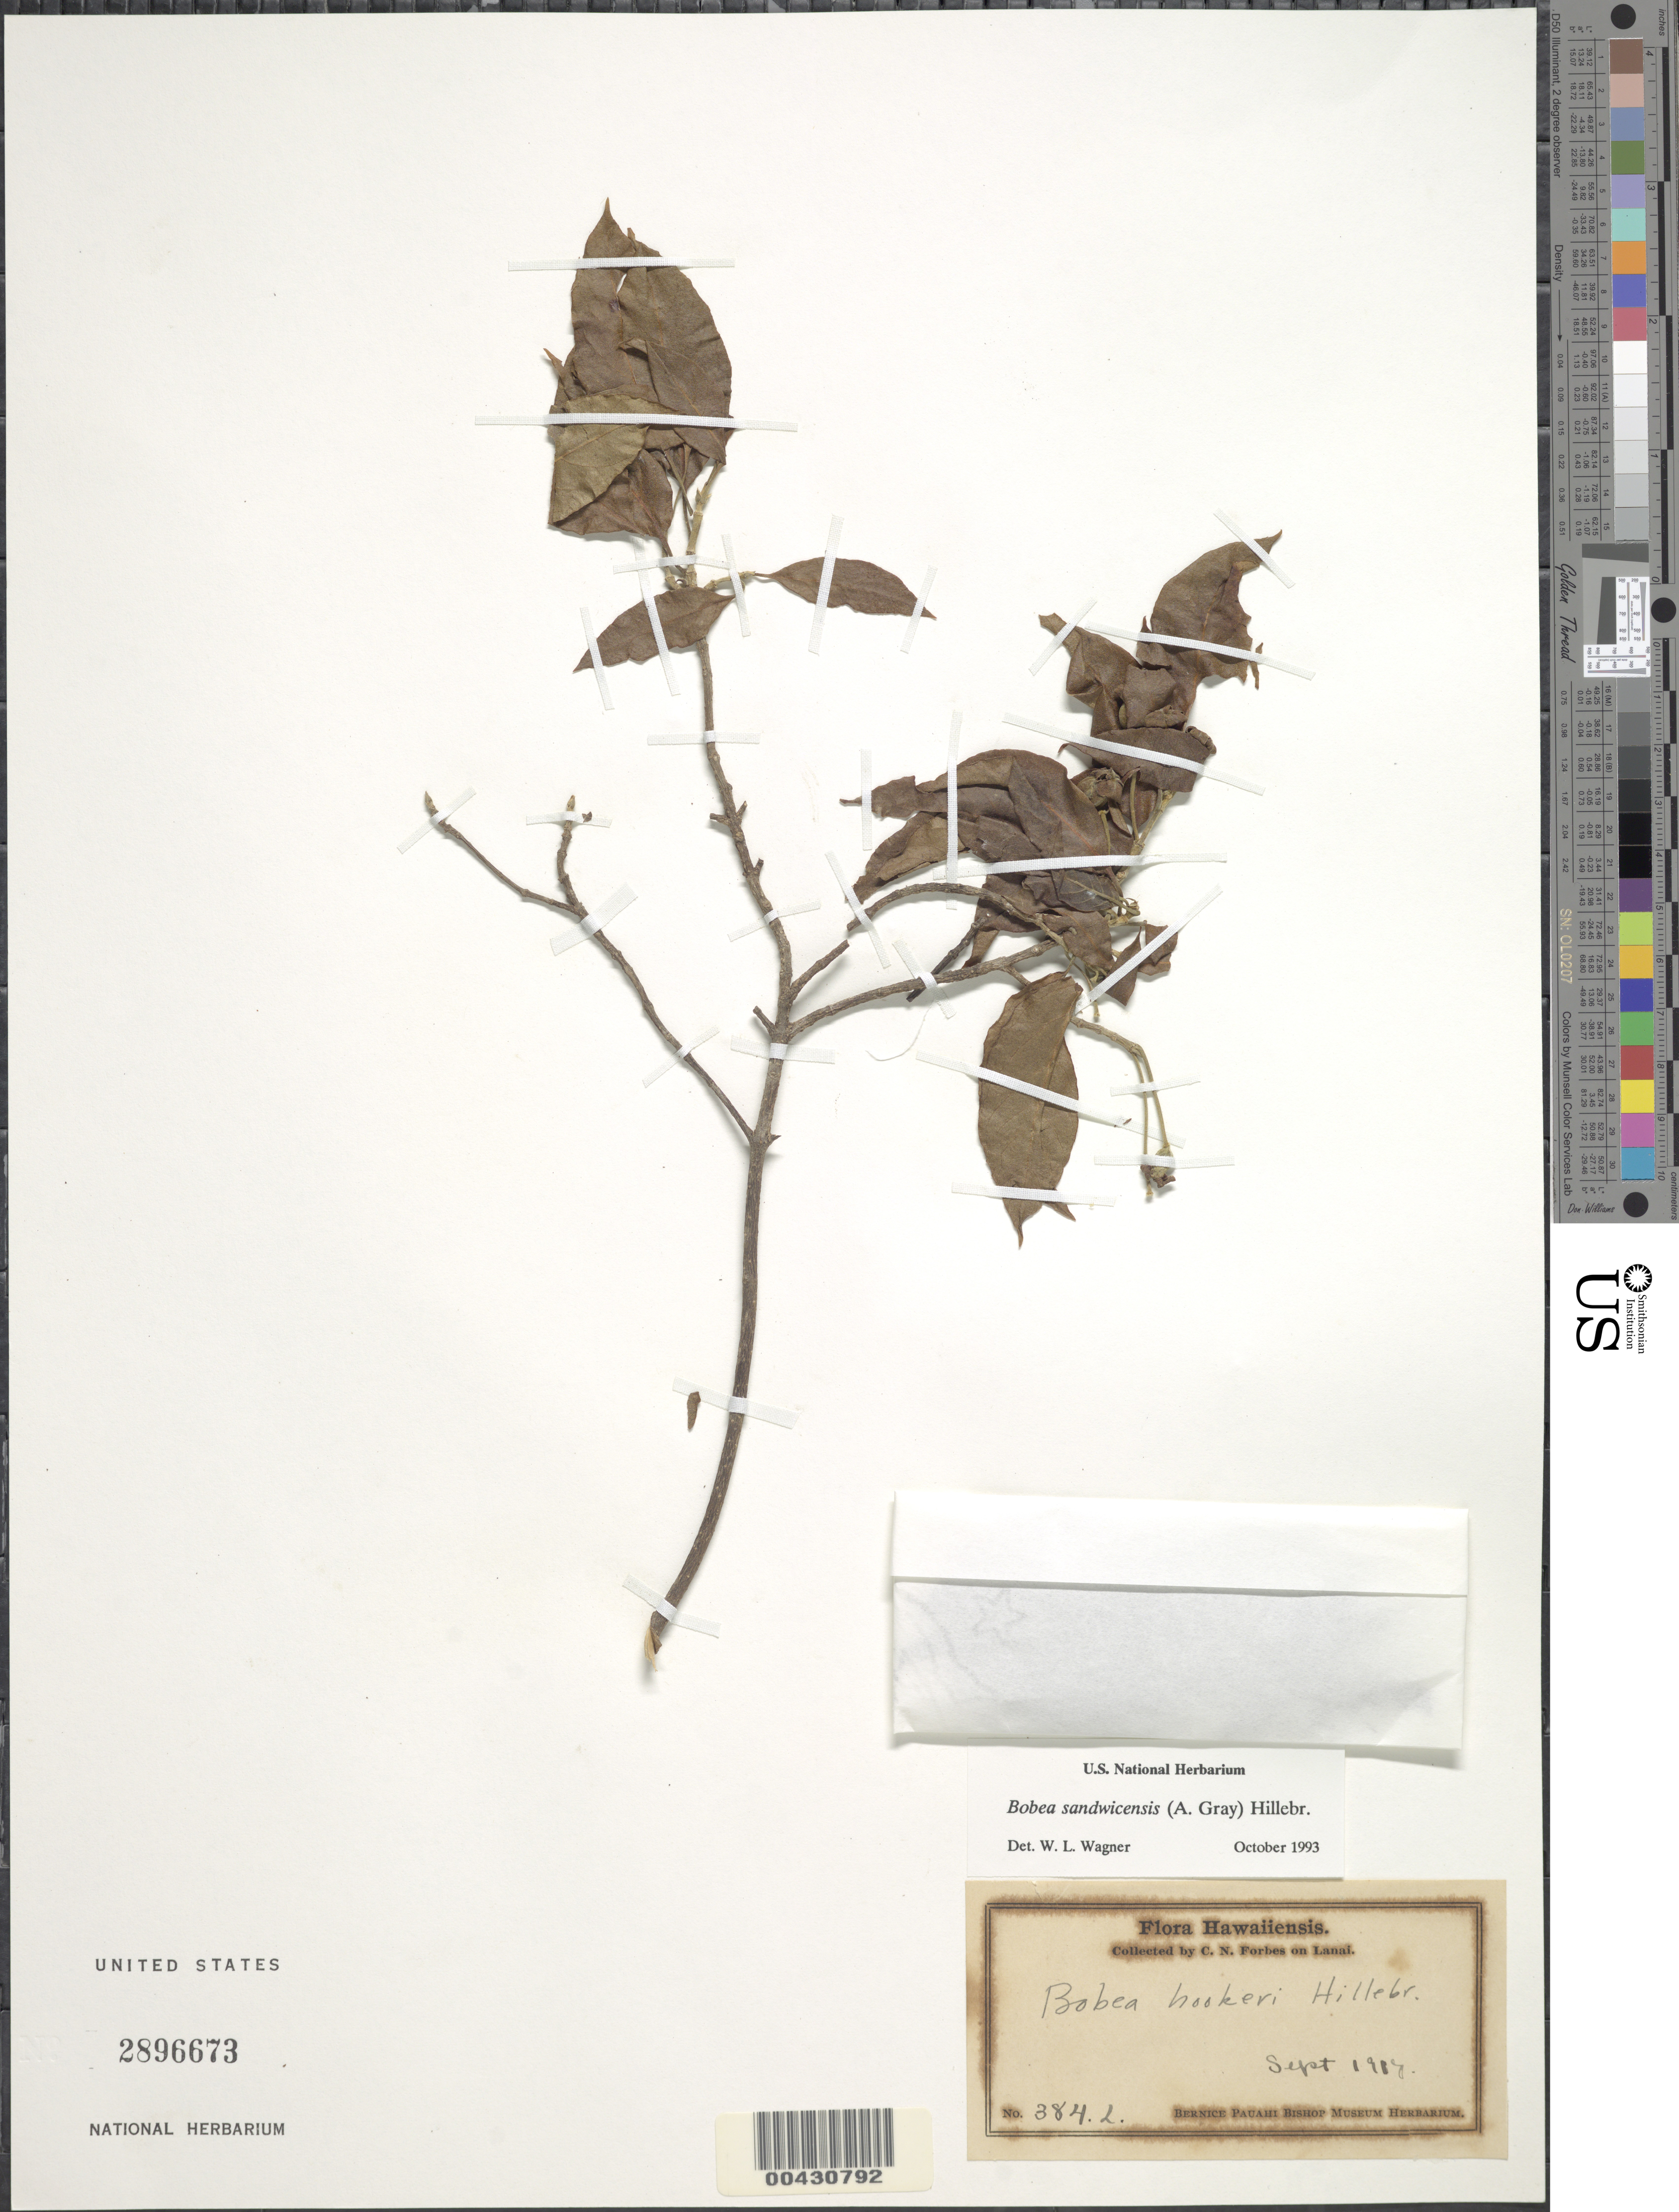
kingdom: Plantae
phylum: Tracheophyta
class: Magnoliopsida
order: Gentianales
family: Rubiaceae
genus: Bobea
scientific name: Bobea sandwicensis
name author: (A. Gray) Hillebr.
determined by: Wagner, W. L., (BOT), Smithsonian Institution - National Museum of Natural History (UNITED STATES)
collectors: C. N. Forbes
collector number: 384.L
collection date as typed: Sep 1917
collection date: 1917-09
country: United States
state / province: Hawaii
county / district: Maui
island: Lana'i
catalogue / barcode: US 2896673